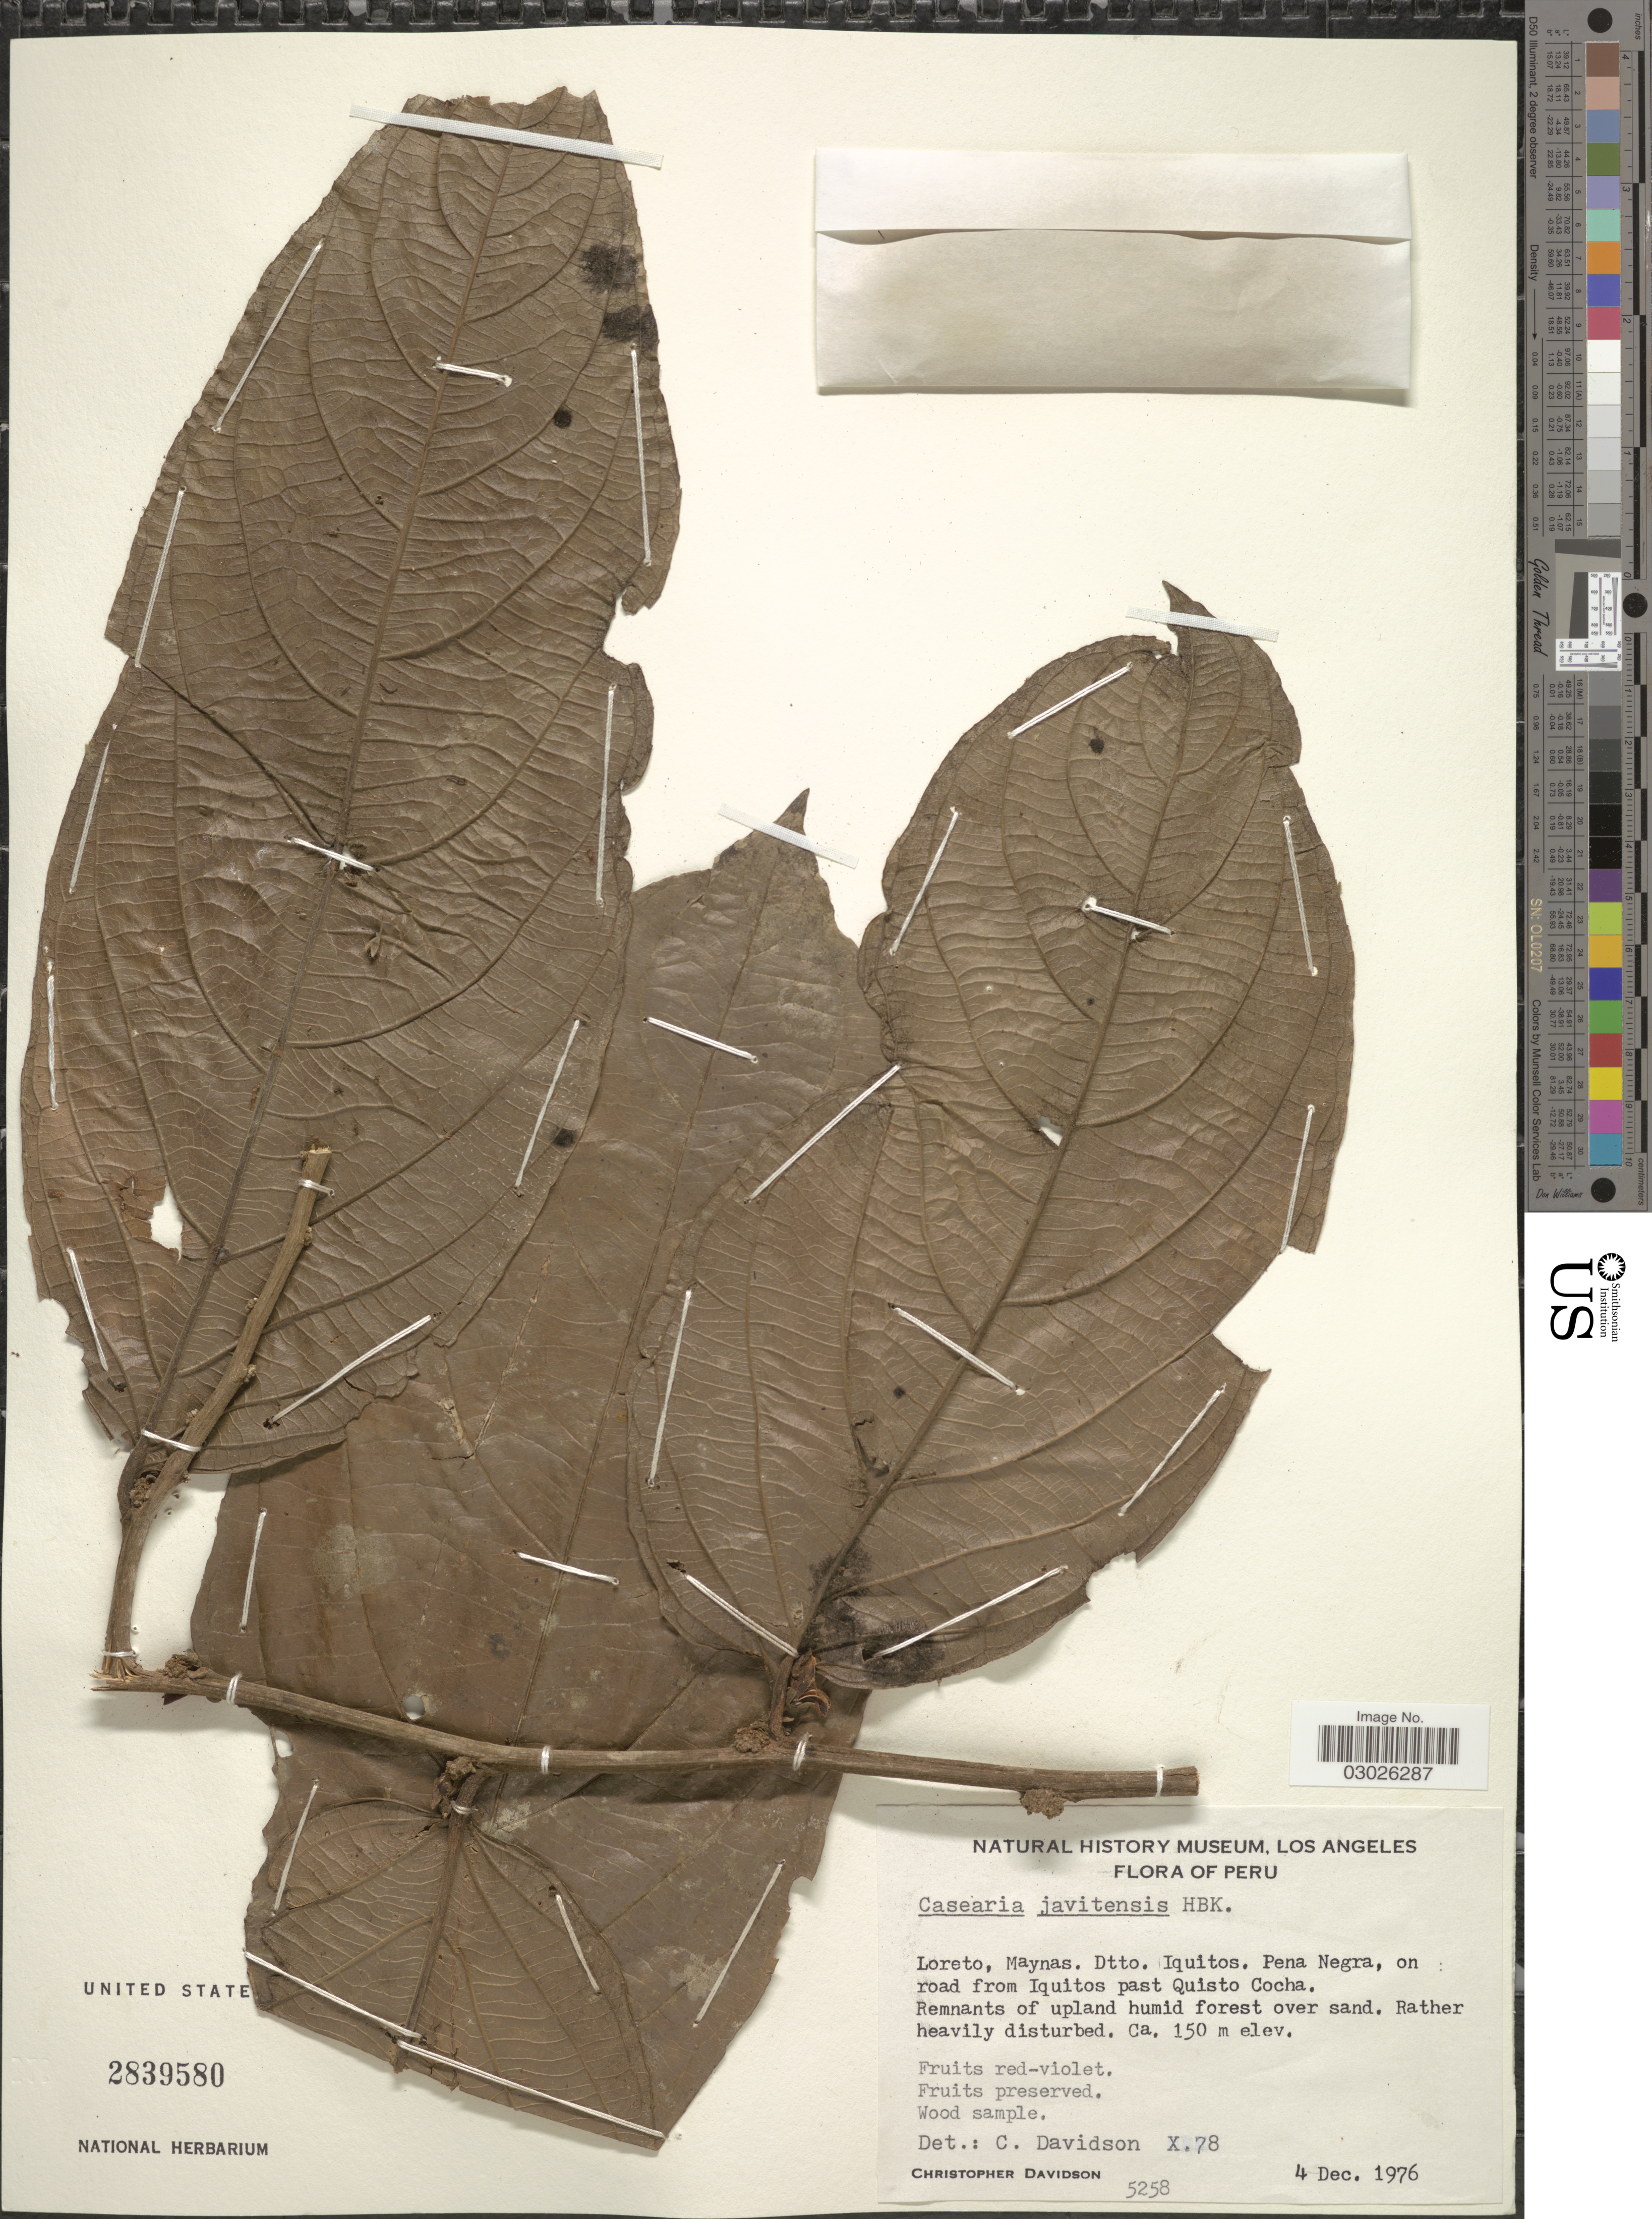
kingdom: Plantae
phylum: Tracheophyta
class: Magnoliopsida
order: Malpighiales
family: Salicaceae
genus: Piparea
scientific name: Piparea multiflora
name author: C.F. Gaertn.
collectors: C. Davidson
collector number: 5258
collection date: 1976-12-04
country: Peru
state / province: Loreto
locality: Loreto, Maynas. dtto. Iquitos. Pena Negra, on road from Iquitos past Quisto Cocha.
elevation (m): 150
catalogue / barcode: US 2839580